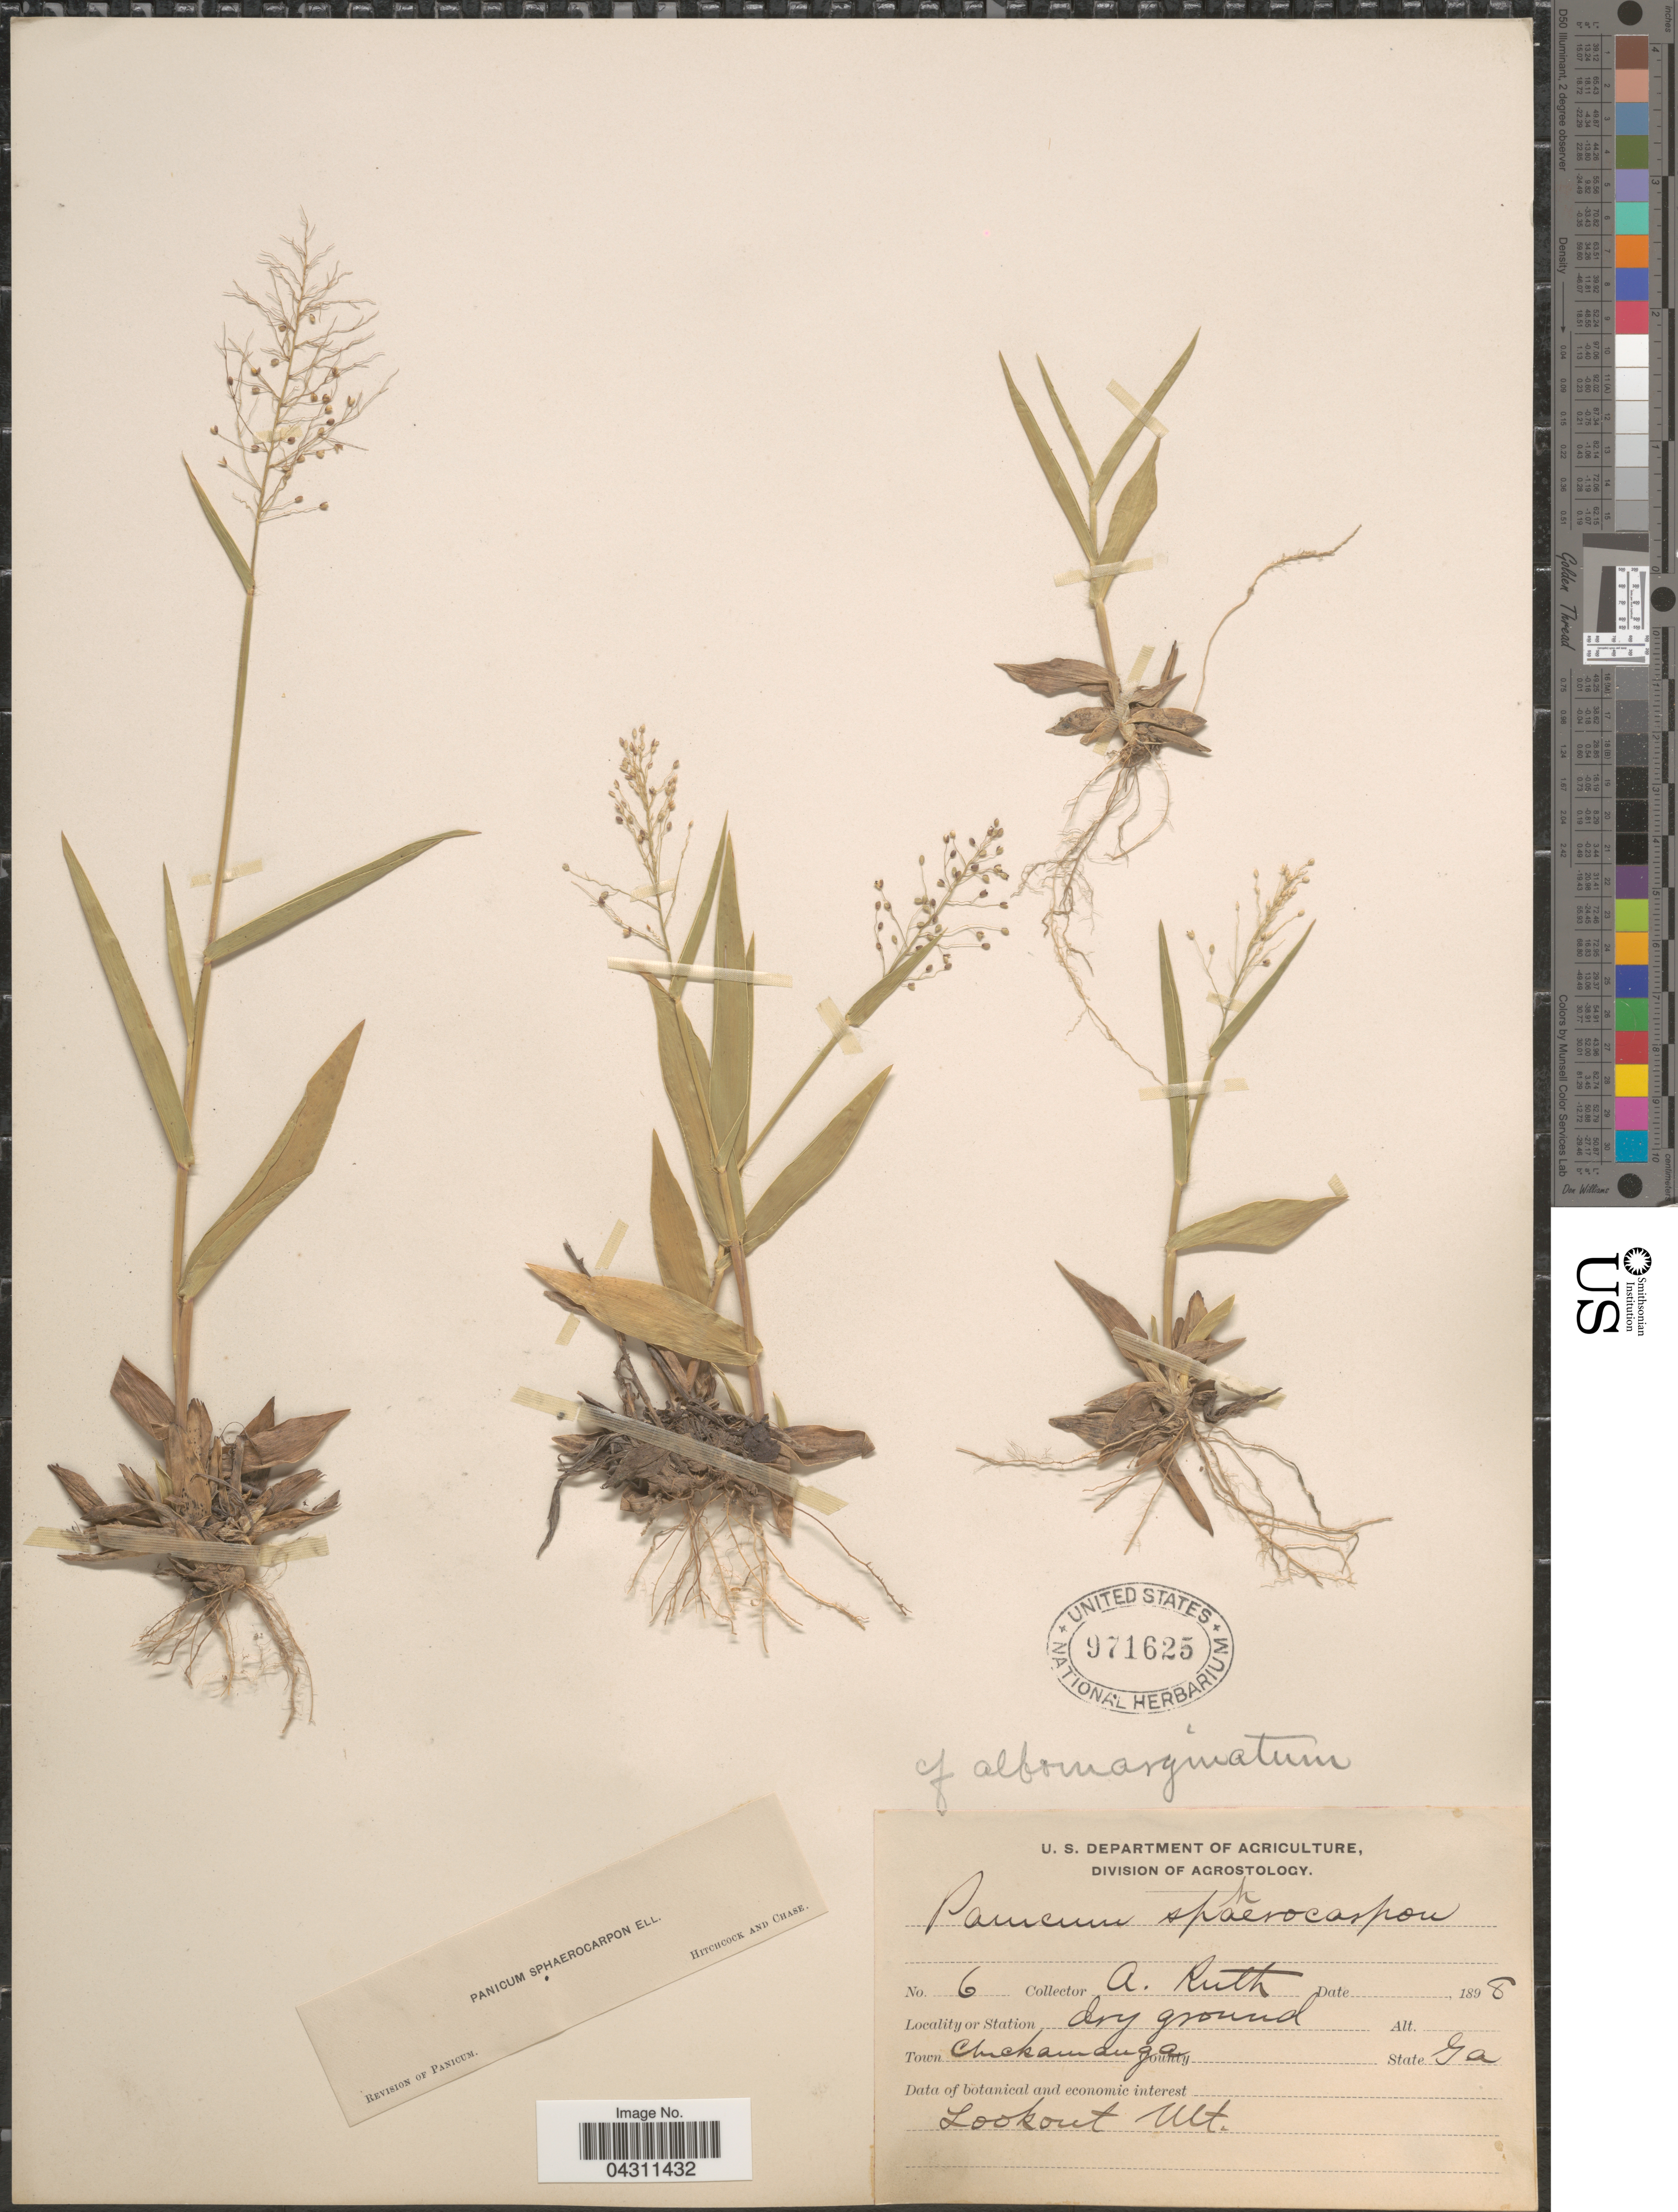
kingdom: Plantae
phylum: Tracheophyta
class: Liliopsida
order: Poales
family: Poaceae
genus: Dichanthelium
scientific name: Dichanthelium sphaerocarpon var. sphaerocarpon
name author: (Elliott) Gould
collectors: A. Ruth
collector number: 6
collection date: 1898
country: United States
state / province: Georgia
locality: Dry ground. Town Chickamauga. Lookout Mt.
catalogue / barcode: US 971625